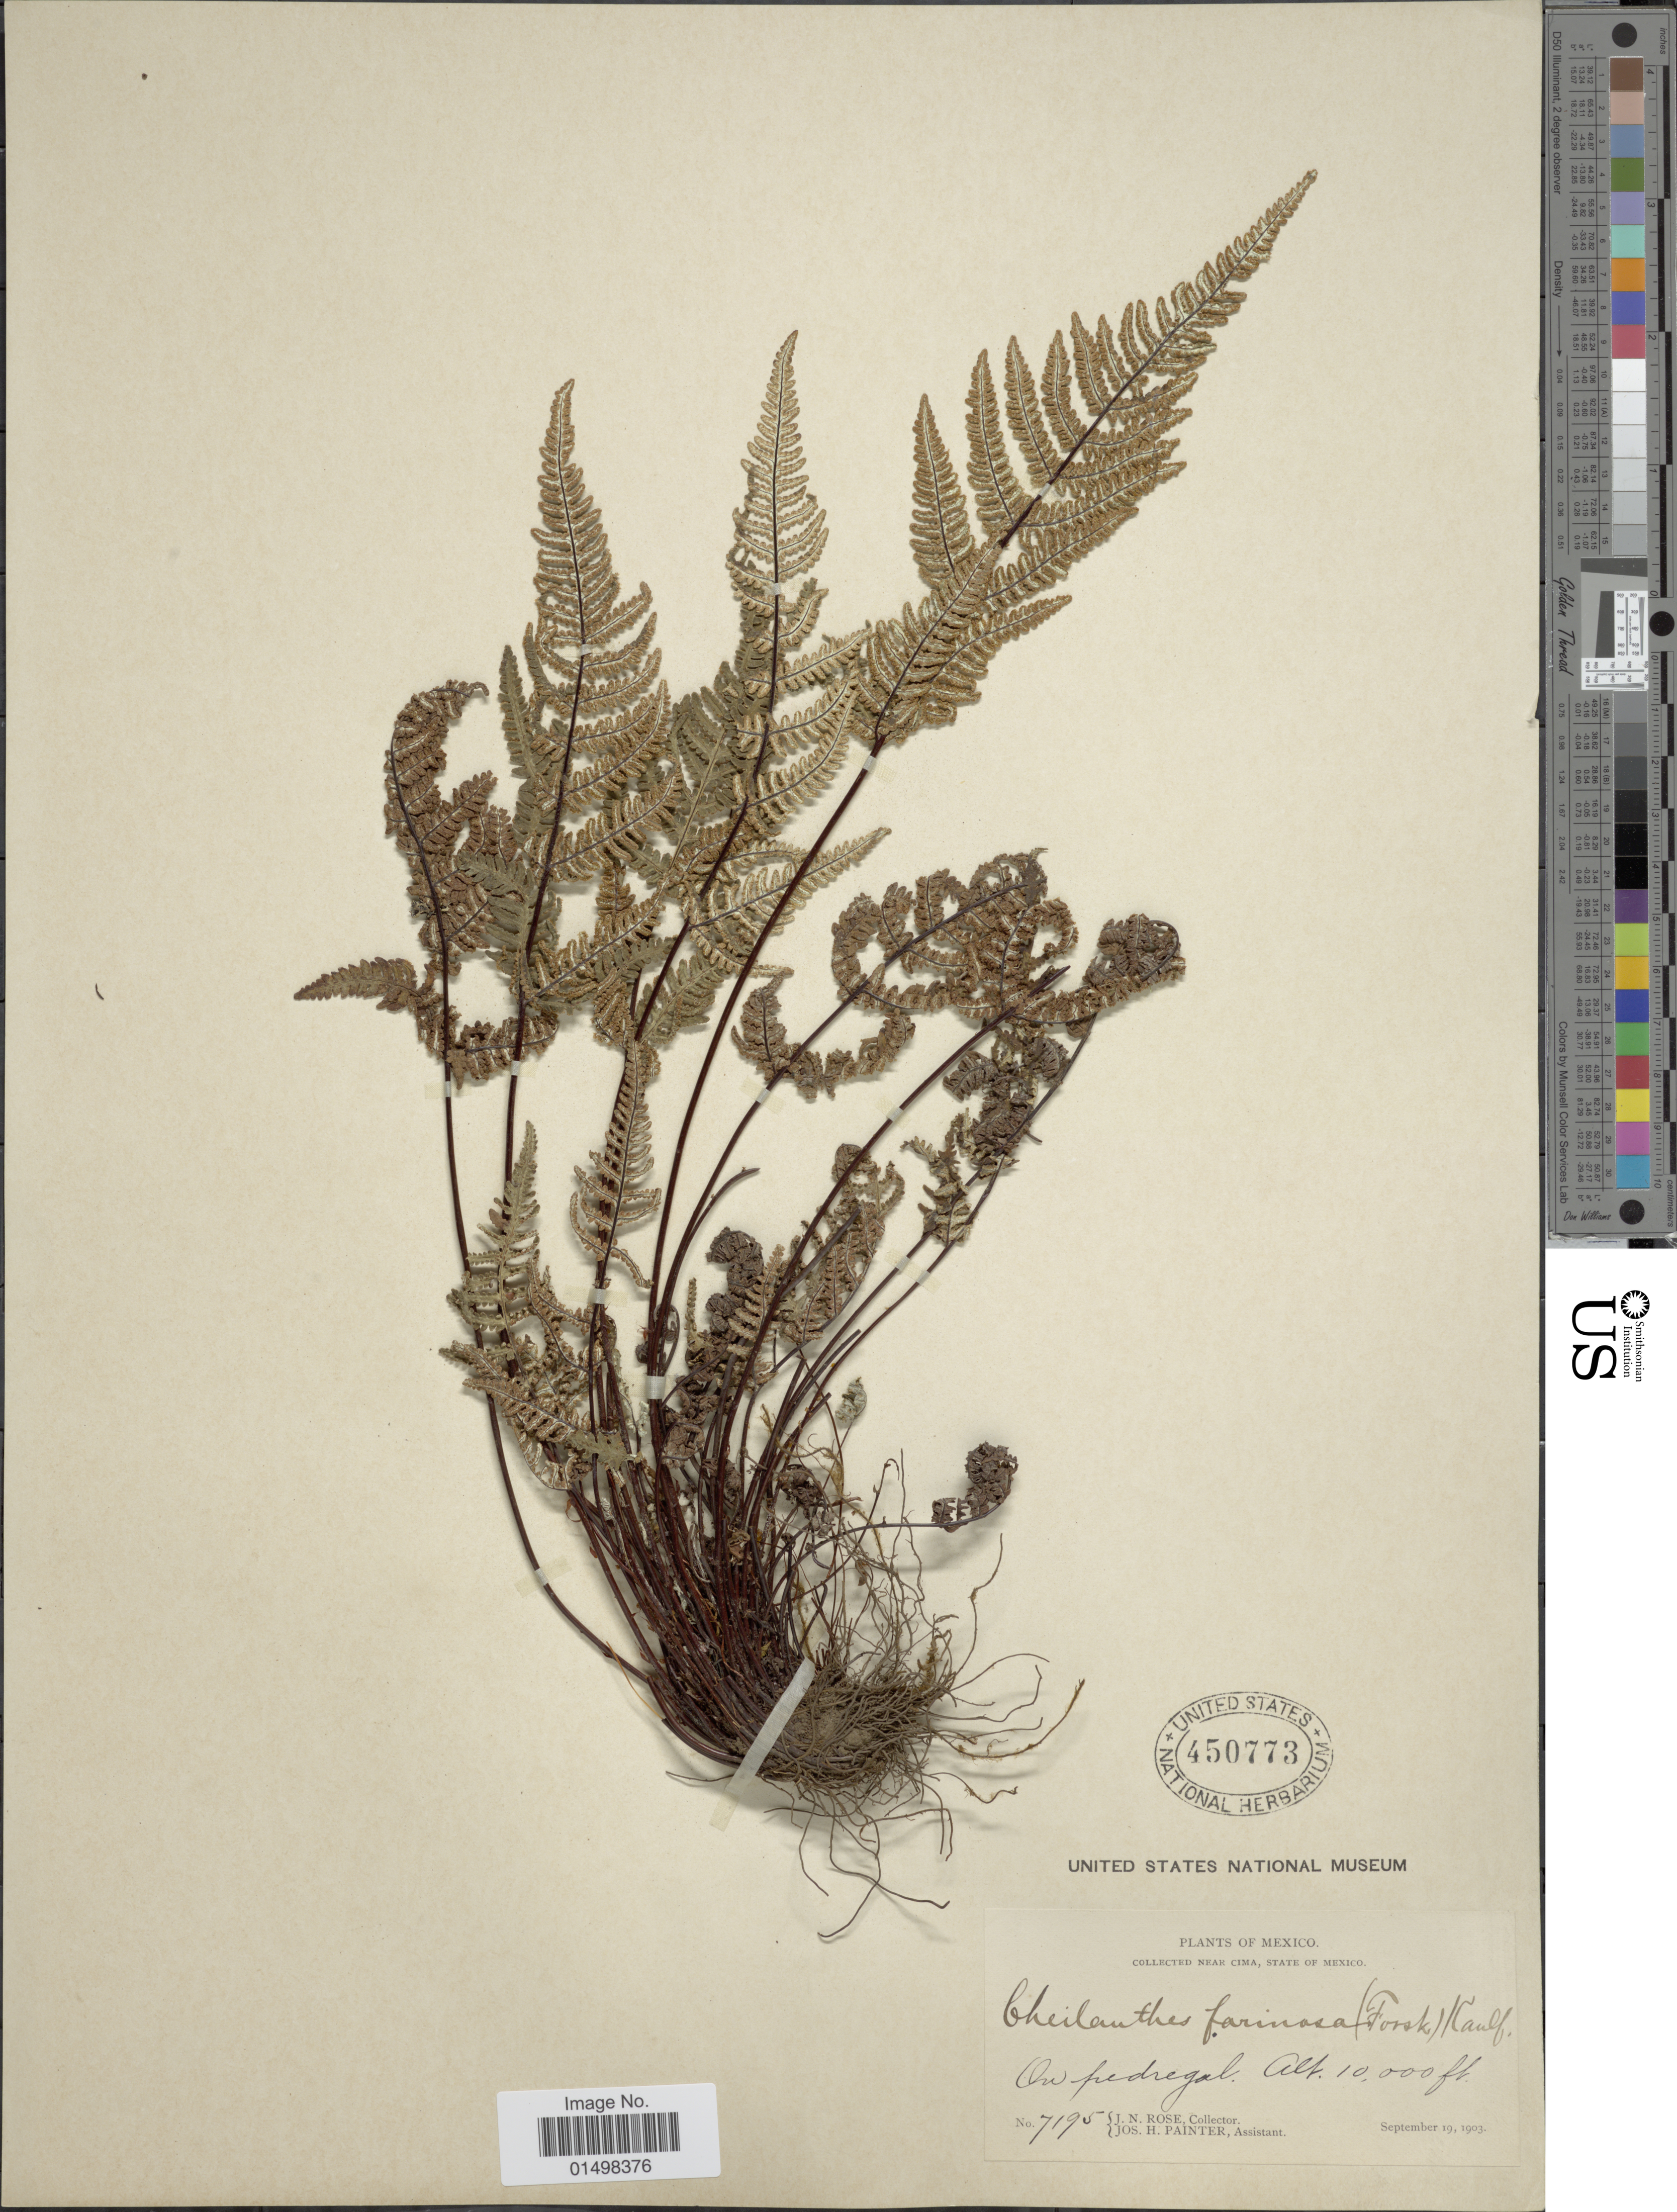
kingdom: Plantae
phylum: Tracheophyta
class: Polypodiopsida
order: Polypodiales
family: Pteridaceae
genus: Aleuritopteris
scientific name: Aleuritopteris farinosa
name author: (Forssk.) Fée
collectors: J. N. Rose & J. H. Painter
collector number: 7195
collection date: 1903-09-19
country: Mexico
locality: Near Cima, State of Mexico. On Pedregal.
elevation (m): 3048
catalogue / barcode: US 450773